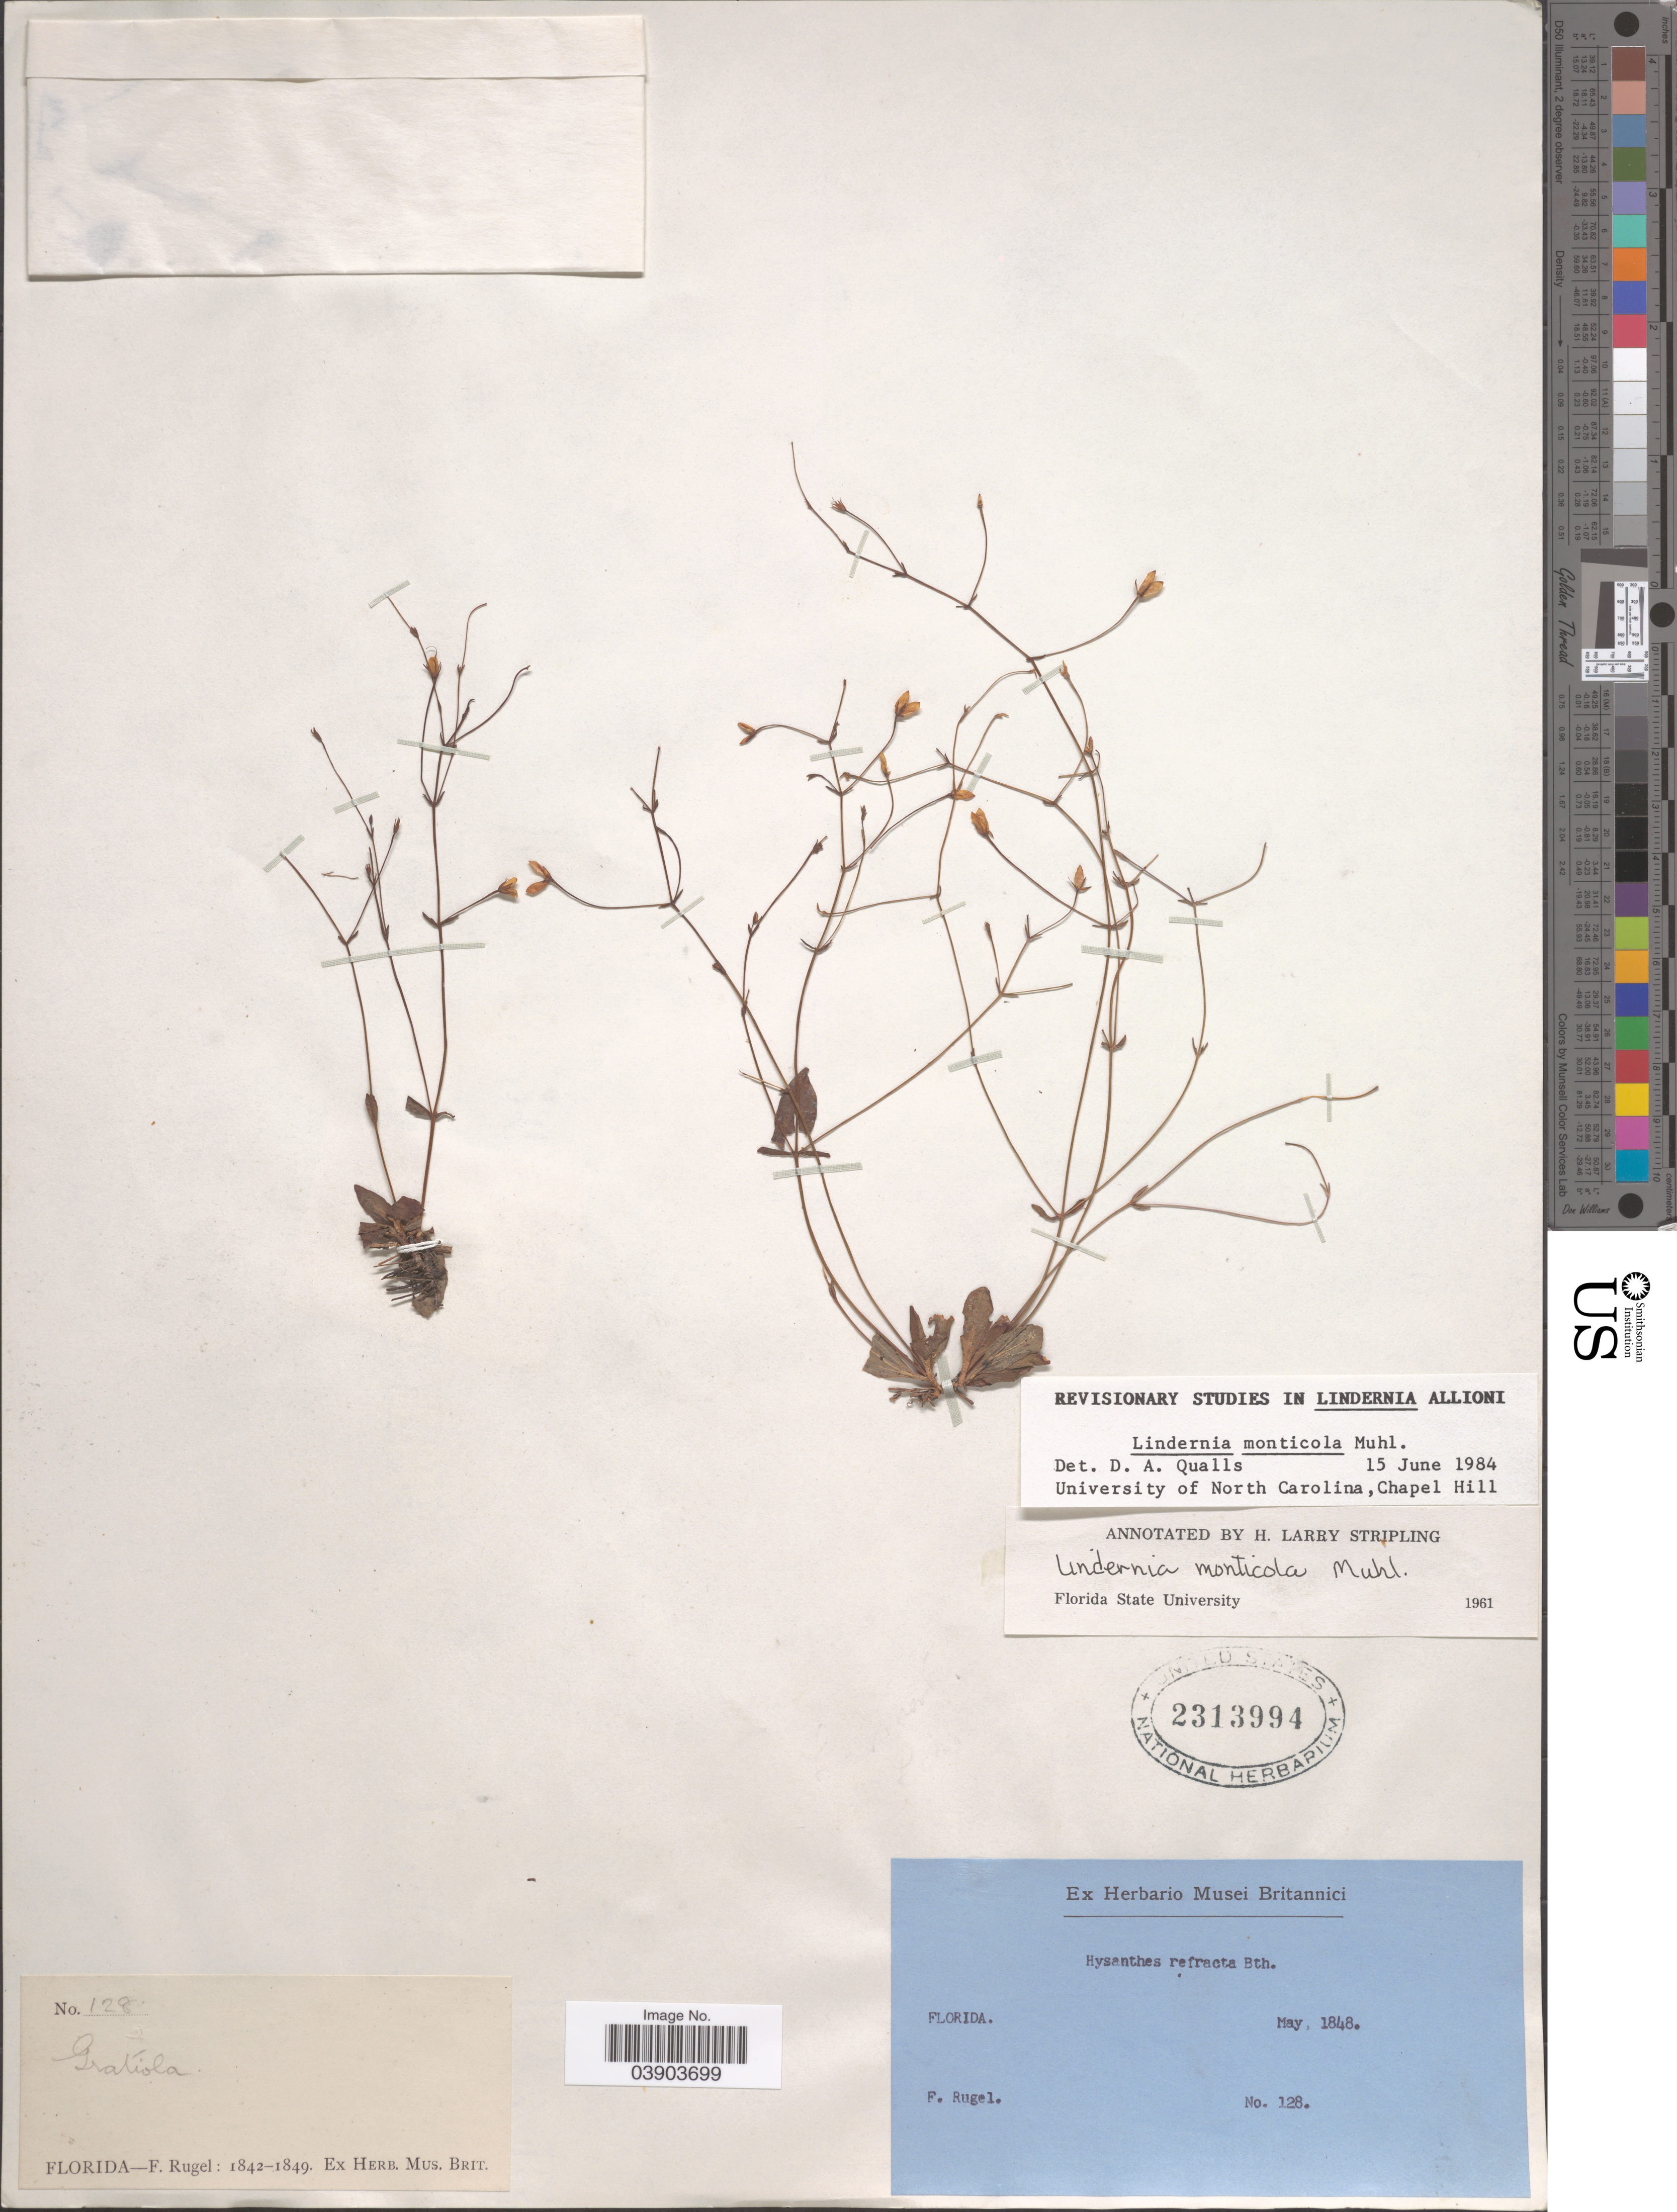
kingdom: Plantae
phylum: Tracheophyta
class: Magnoliopsida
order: Lamiales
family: Linderniaceae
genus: Lindernia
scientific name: Lindernia monticola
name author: Nutt.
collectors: F. Rugel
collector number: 128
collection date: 1848-05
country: United States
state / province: Florida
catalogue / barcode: US 2313994